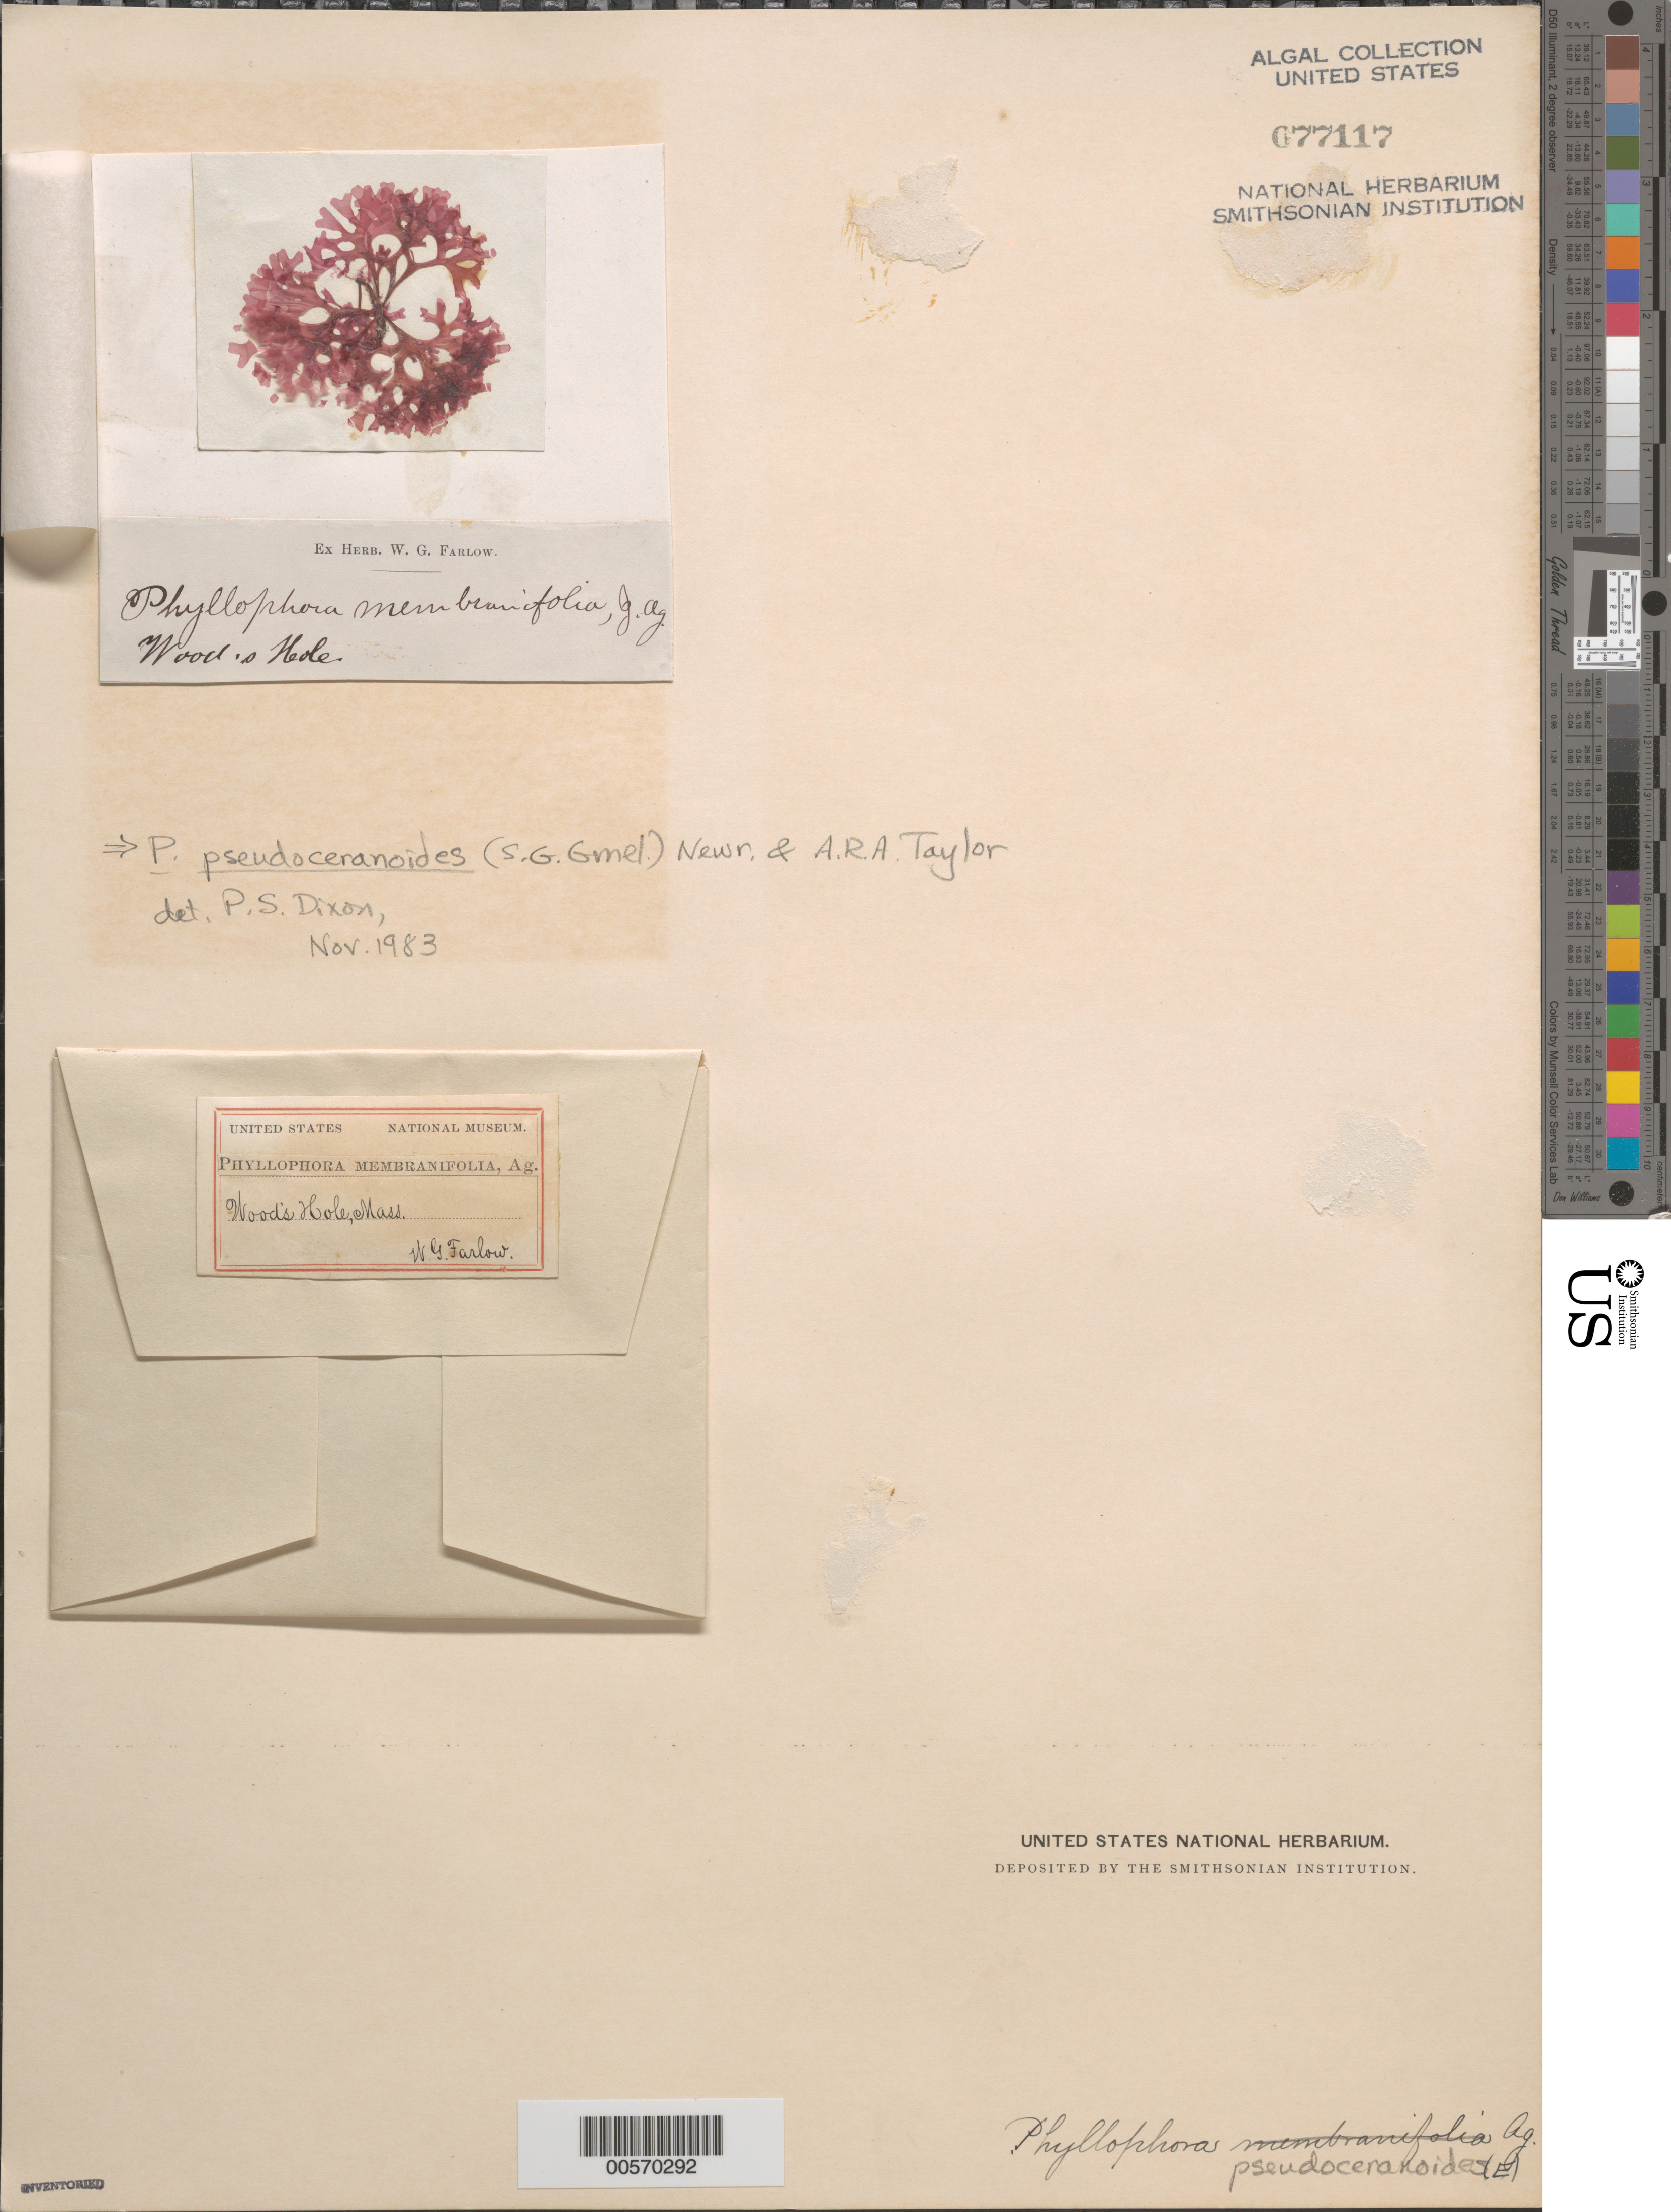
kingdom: Plantae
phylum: Rhodophyta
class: Florideophyceae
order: Gigartinales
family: Phyllophoraceae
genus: Phyllophora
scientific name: Phyllophora pseudoceranoides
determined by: Dixon, P. S.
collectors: W. G. Farlow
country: United States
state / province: Massachusetts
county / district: Barnstable County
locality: Woods Hole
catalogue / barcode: US 77117